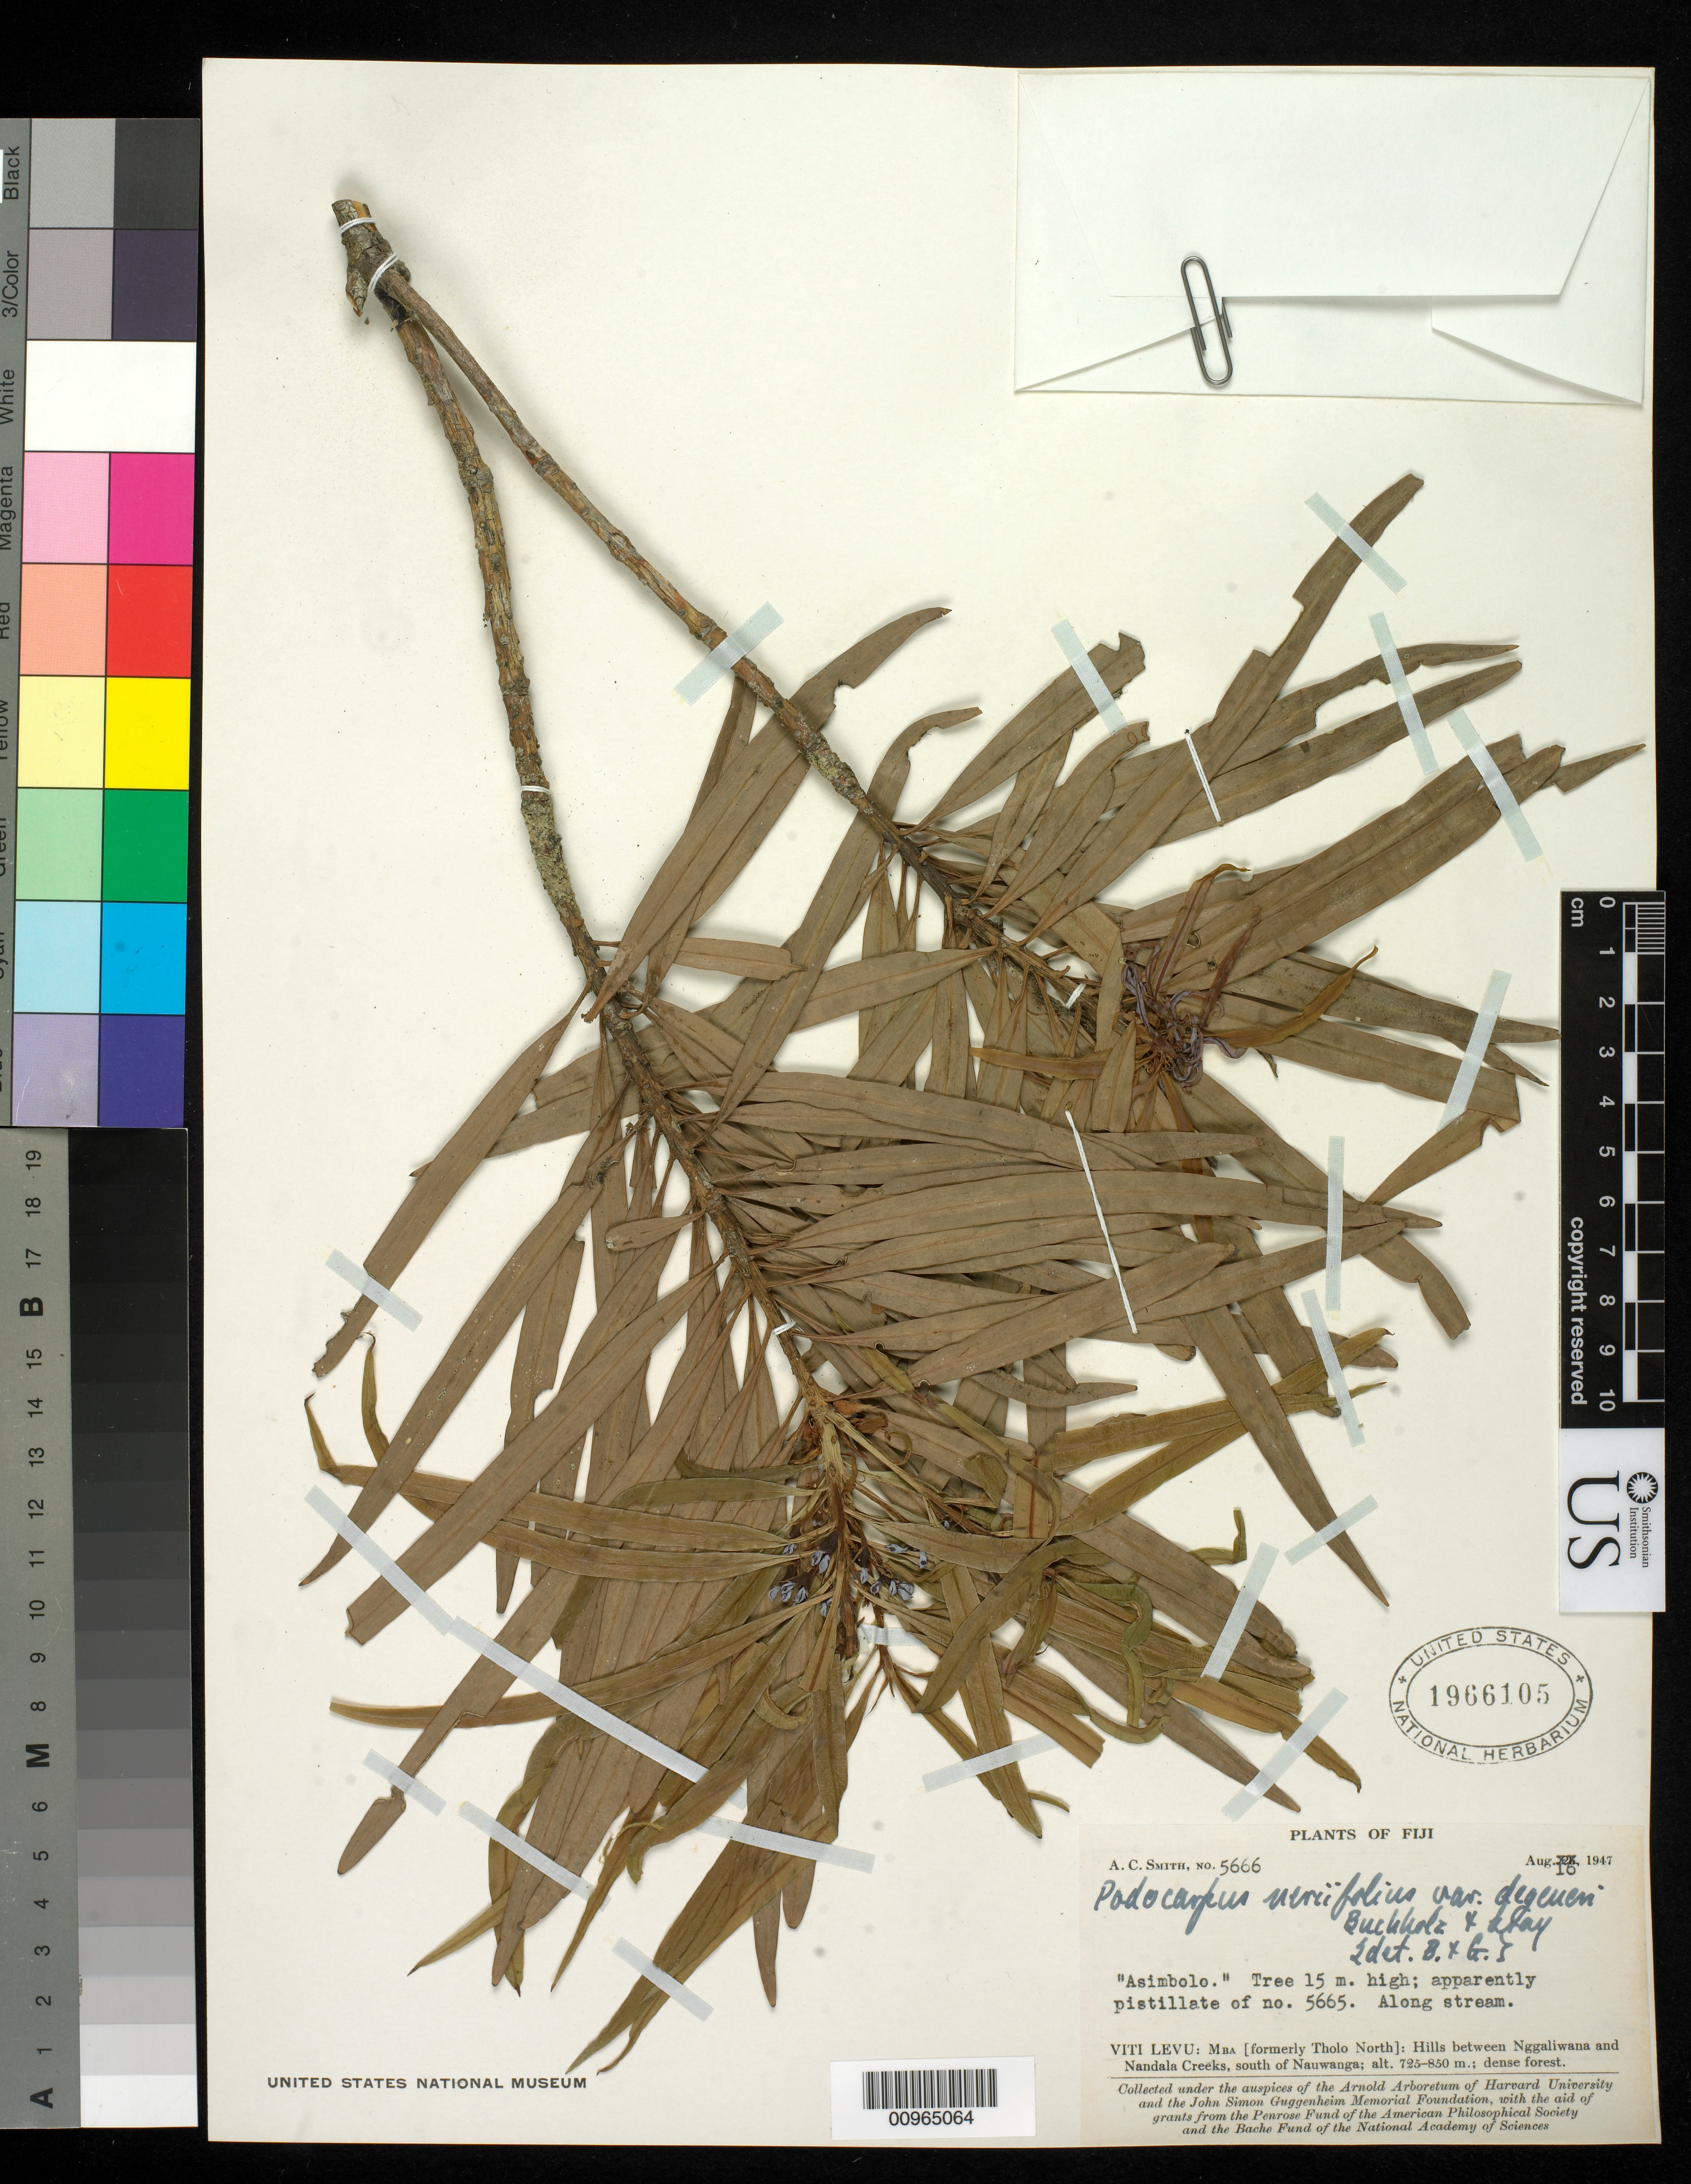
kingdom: Plantae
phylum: Tracheophyta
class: Pinopsida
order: Pinales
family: Podocarpaceae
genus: Podocarpus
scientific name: Podocarpus neriifolius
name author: D. Don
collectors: C. A. Smith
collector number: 5666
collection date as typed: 16 Aug 1947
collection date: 1947-08-16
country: Fiji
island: Viti Levu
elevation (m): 725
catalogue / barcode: US 1966105